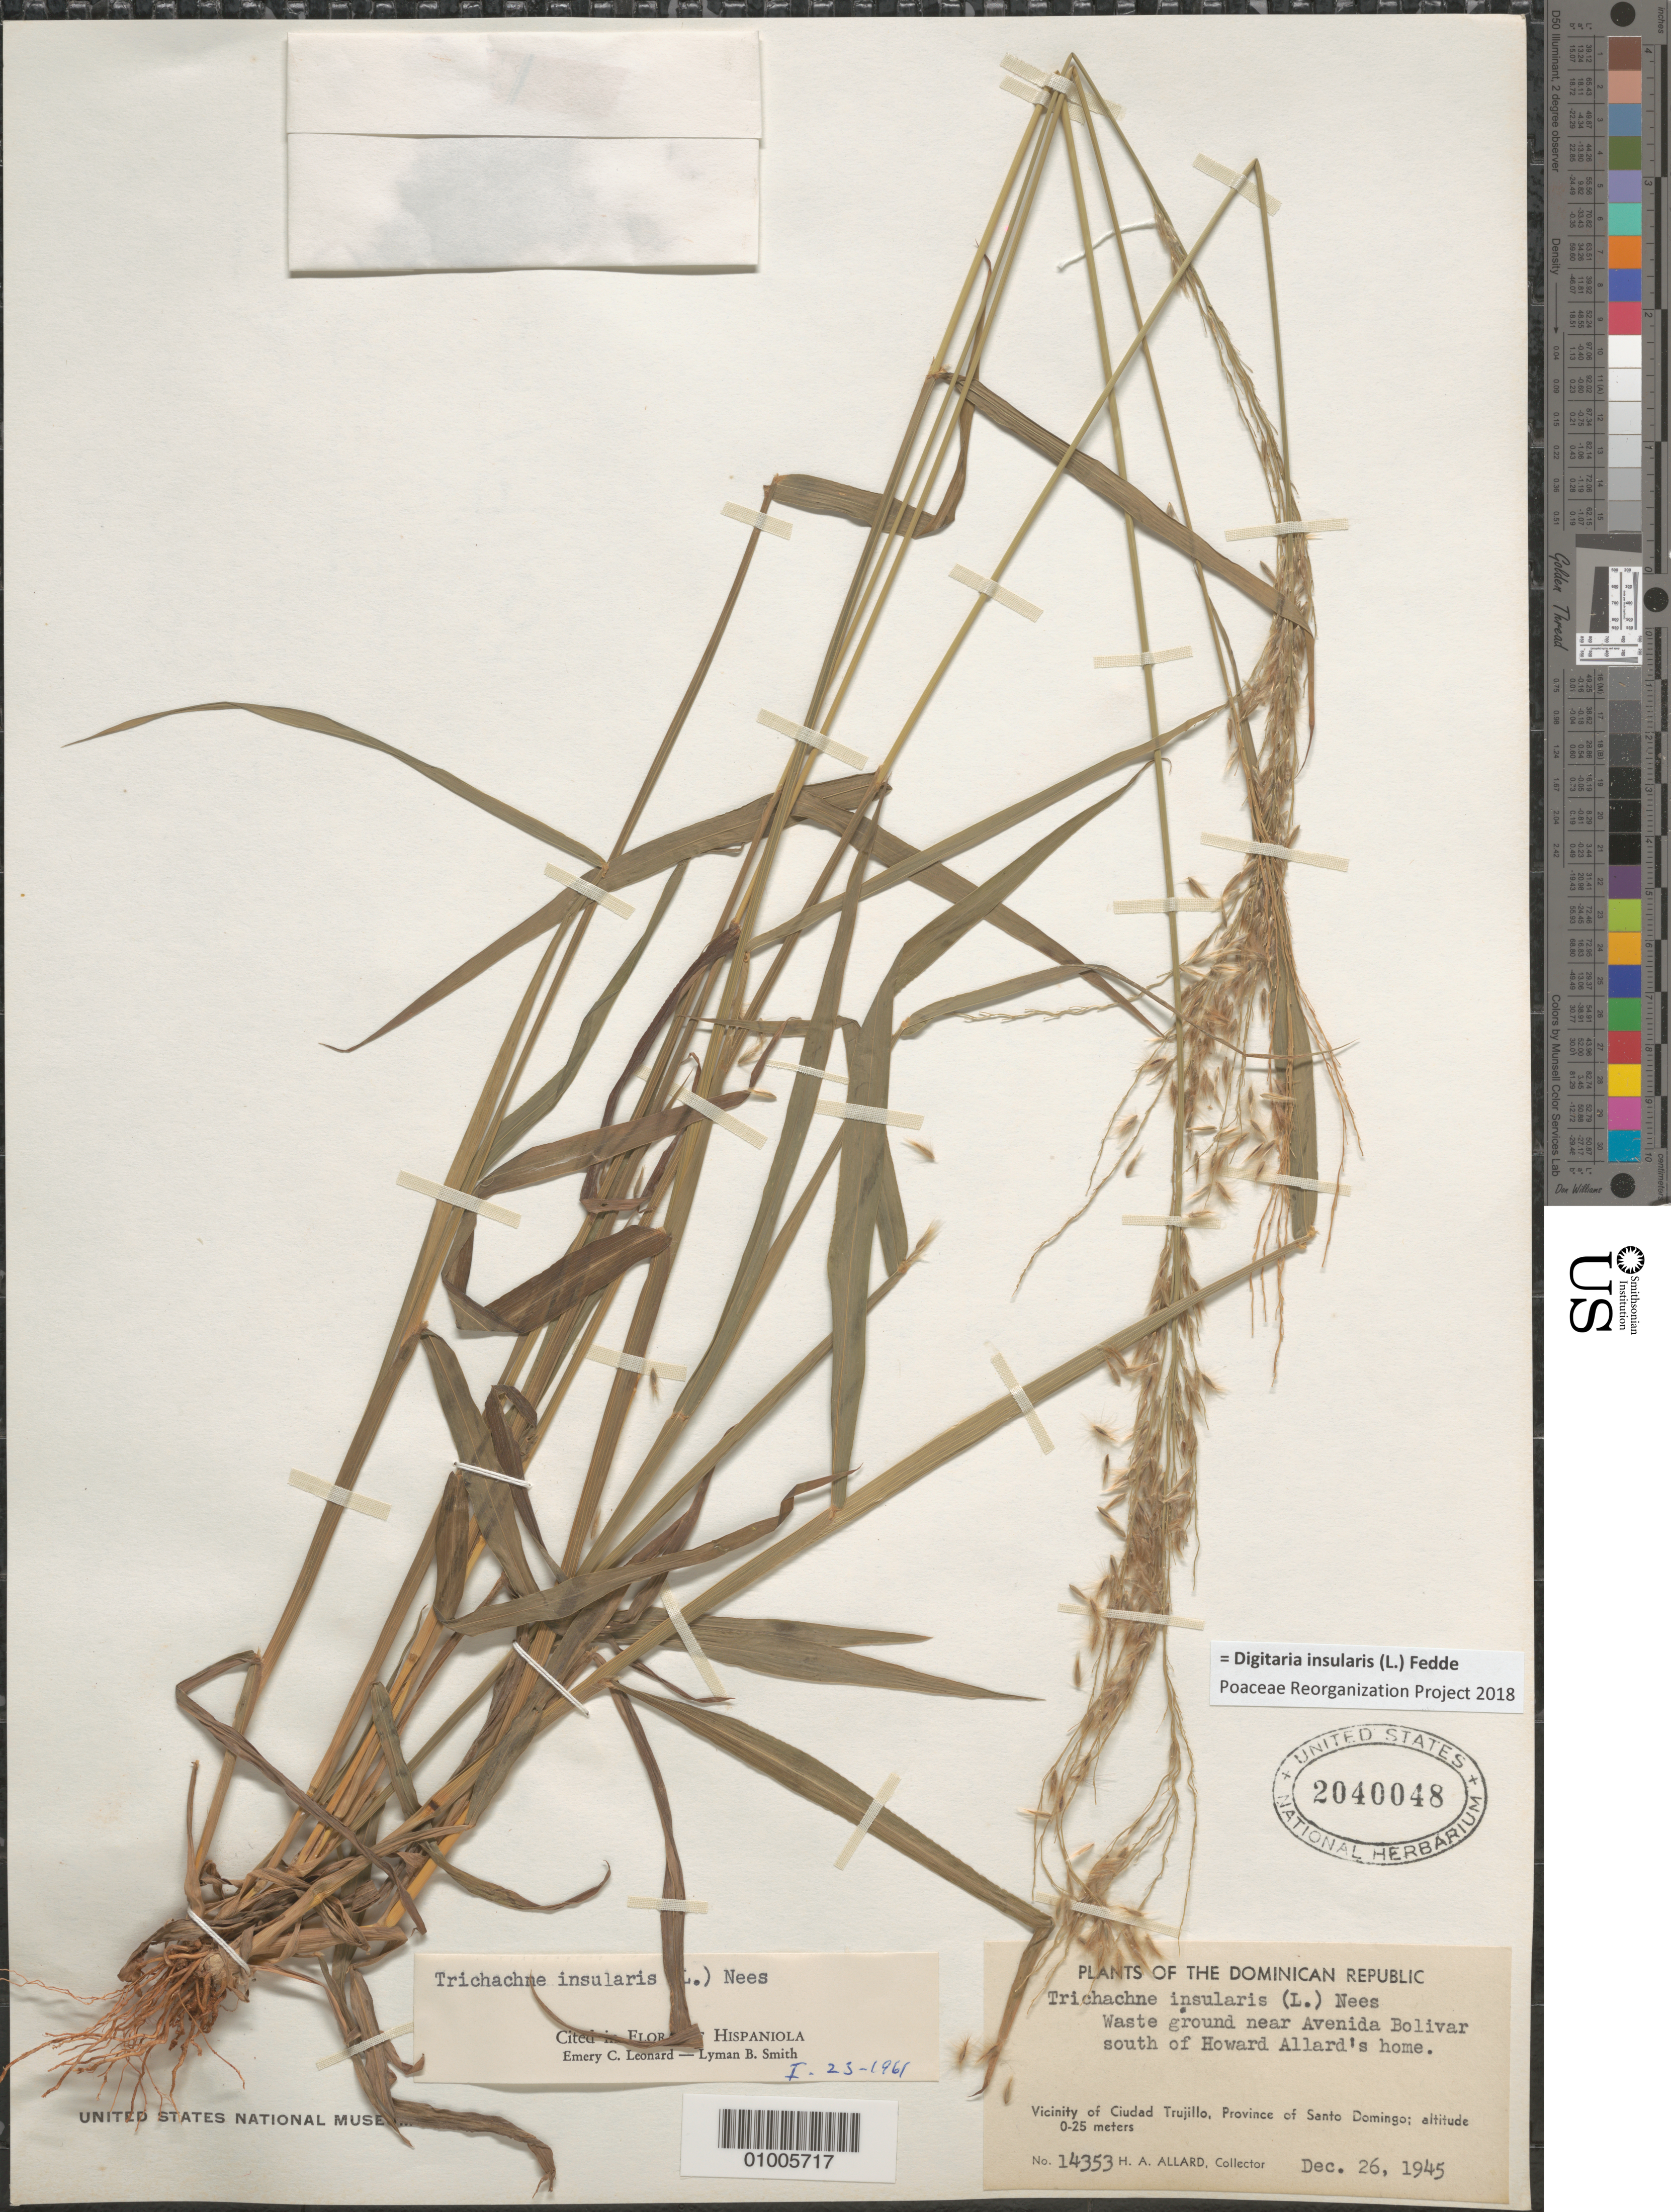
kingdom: Plantae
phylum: Tracheophyta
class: Liliopsida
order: Poales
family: Poaceae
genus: Digitaria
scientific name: Digitaria insularis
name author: (L.) Mez ex Ekman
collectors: H. A. Allard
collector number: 14353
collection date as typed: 26 Dec 1945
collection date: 1945-12-26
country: Dominican Republic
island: Hispaniola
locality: Waste ground near Avenida Bolivar S og Howard Allard's home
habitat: waste ground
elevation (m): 0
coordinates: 0 N, 0 E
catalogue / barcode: US 2040048